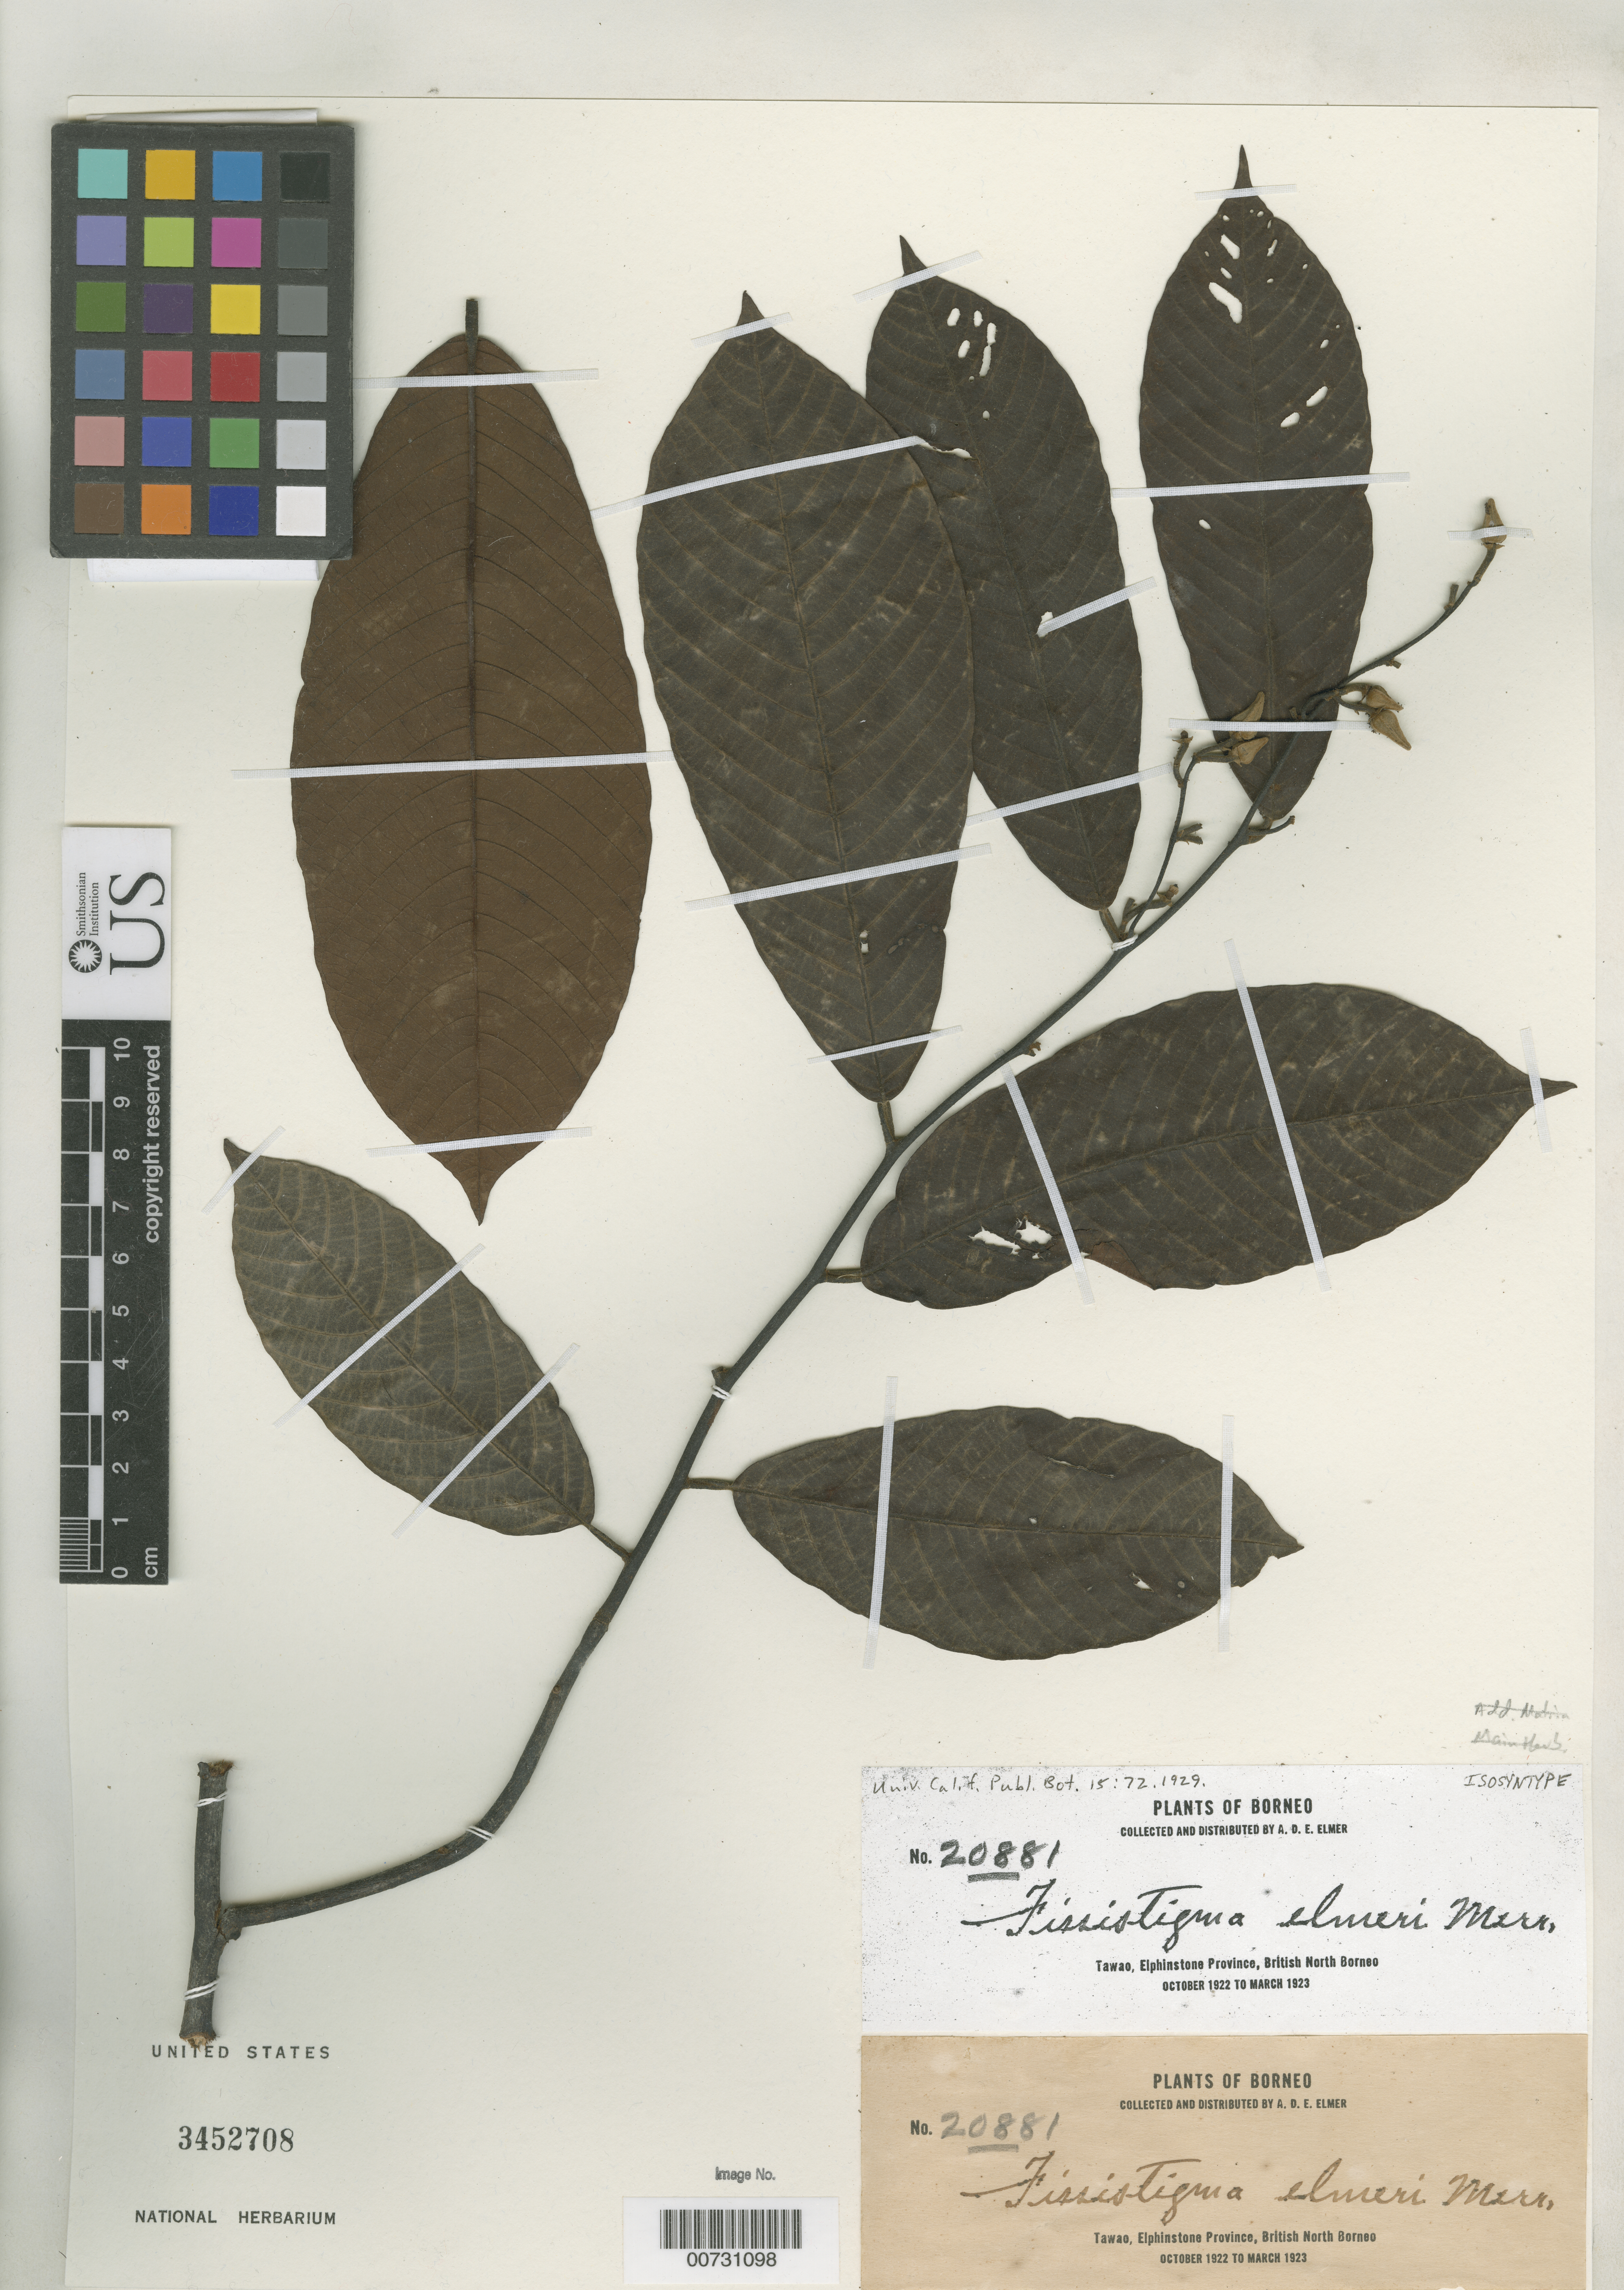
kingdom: Plantae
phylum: Tracheophyta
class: Magnoliopsida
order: Magnoliales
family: Annonaceae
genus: Fissistigma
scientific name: Fissistigma elmeri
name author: Merr.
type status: Isotype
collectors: A. D. E. Elmer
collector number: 20881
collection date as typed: Oct 1922 to -- Mar 1923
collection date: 1922-10/1923-03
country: Malaysia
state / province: Sabah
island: Borneo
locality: Tawao, Elphinstone Province, British North Borneo.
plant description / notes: Possibly an isosyntype; Ramos 1281, mentioned in protologue, may or may not have been intended as additional syntype.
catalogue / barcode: US 3452708